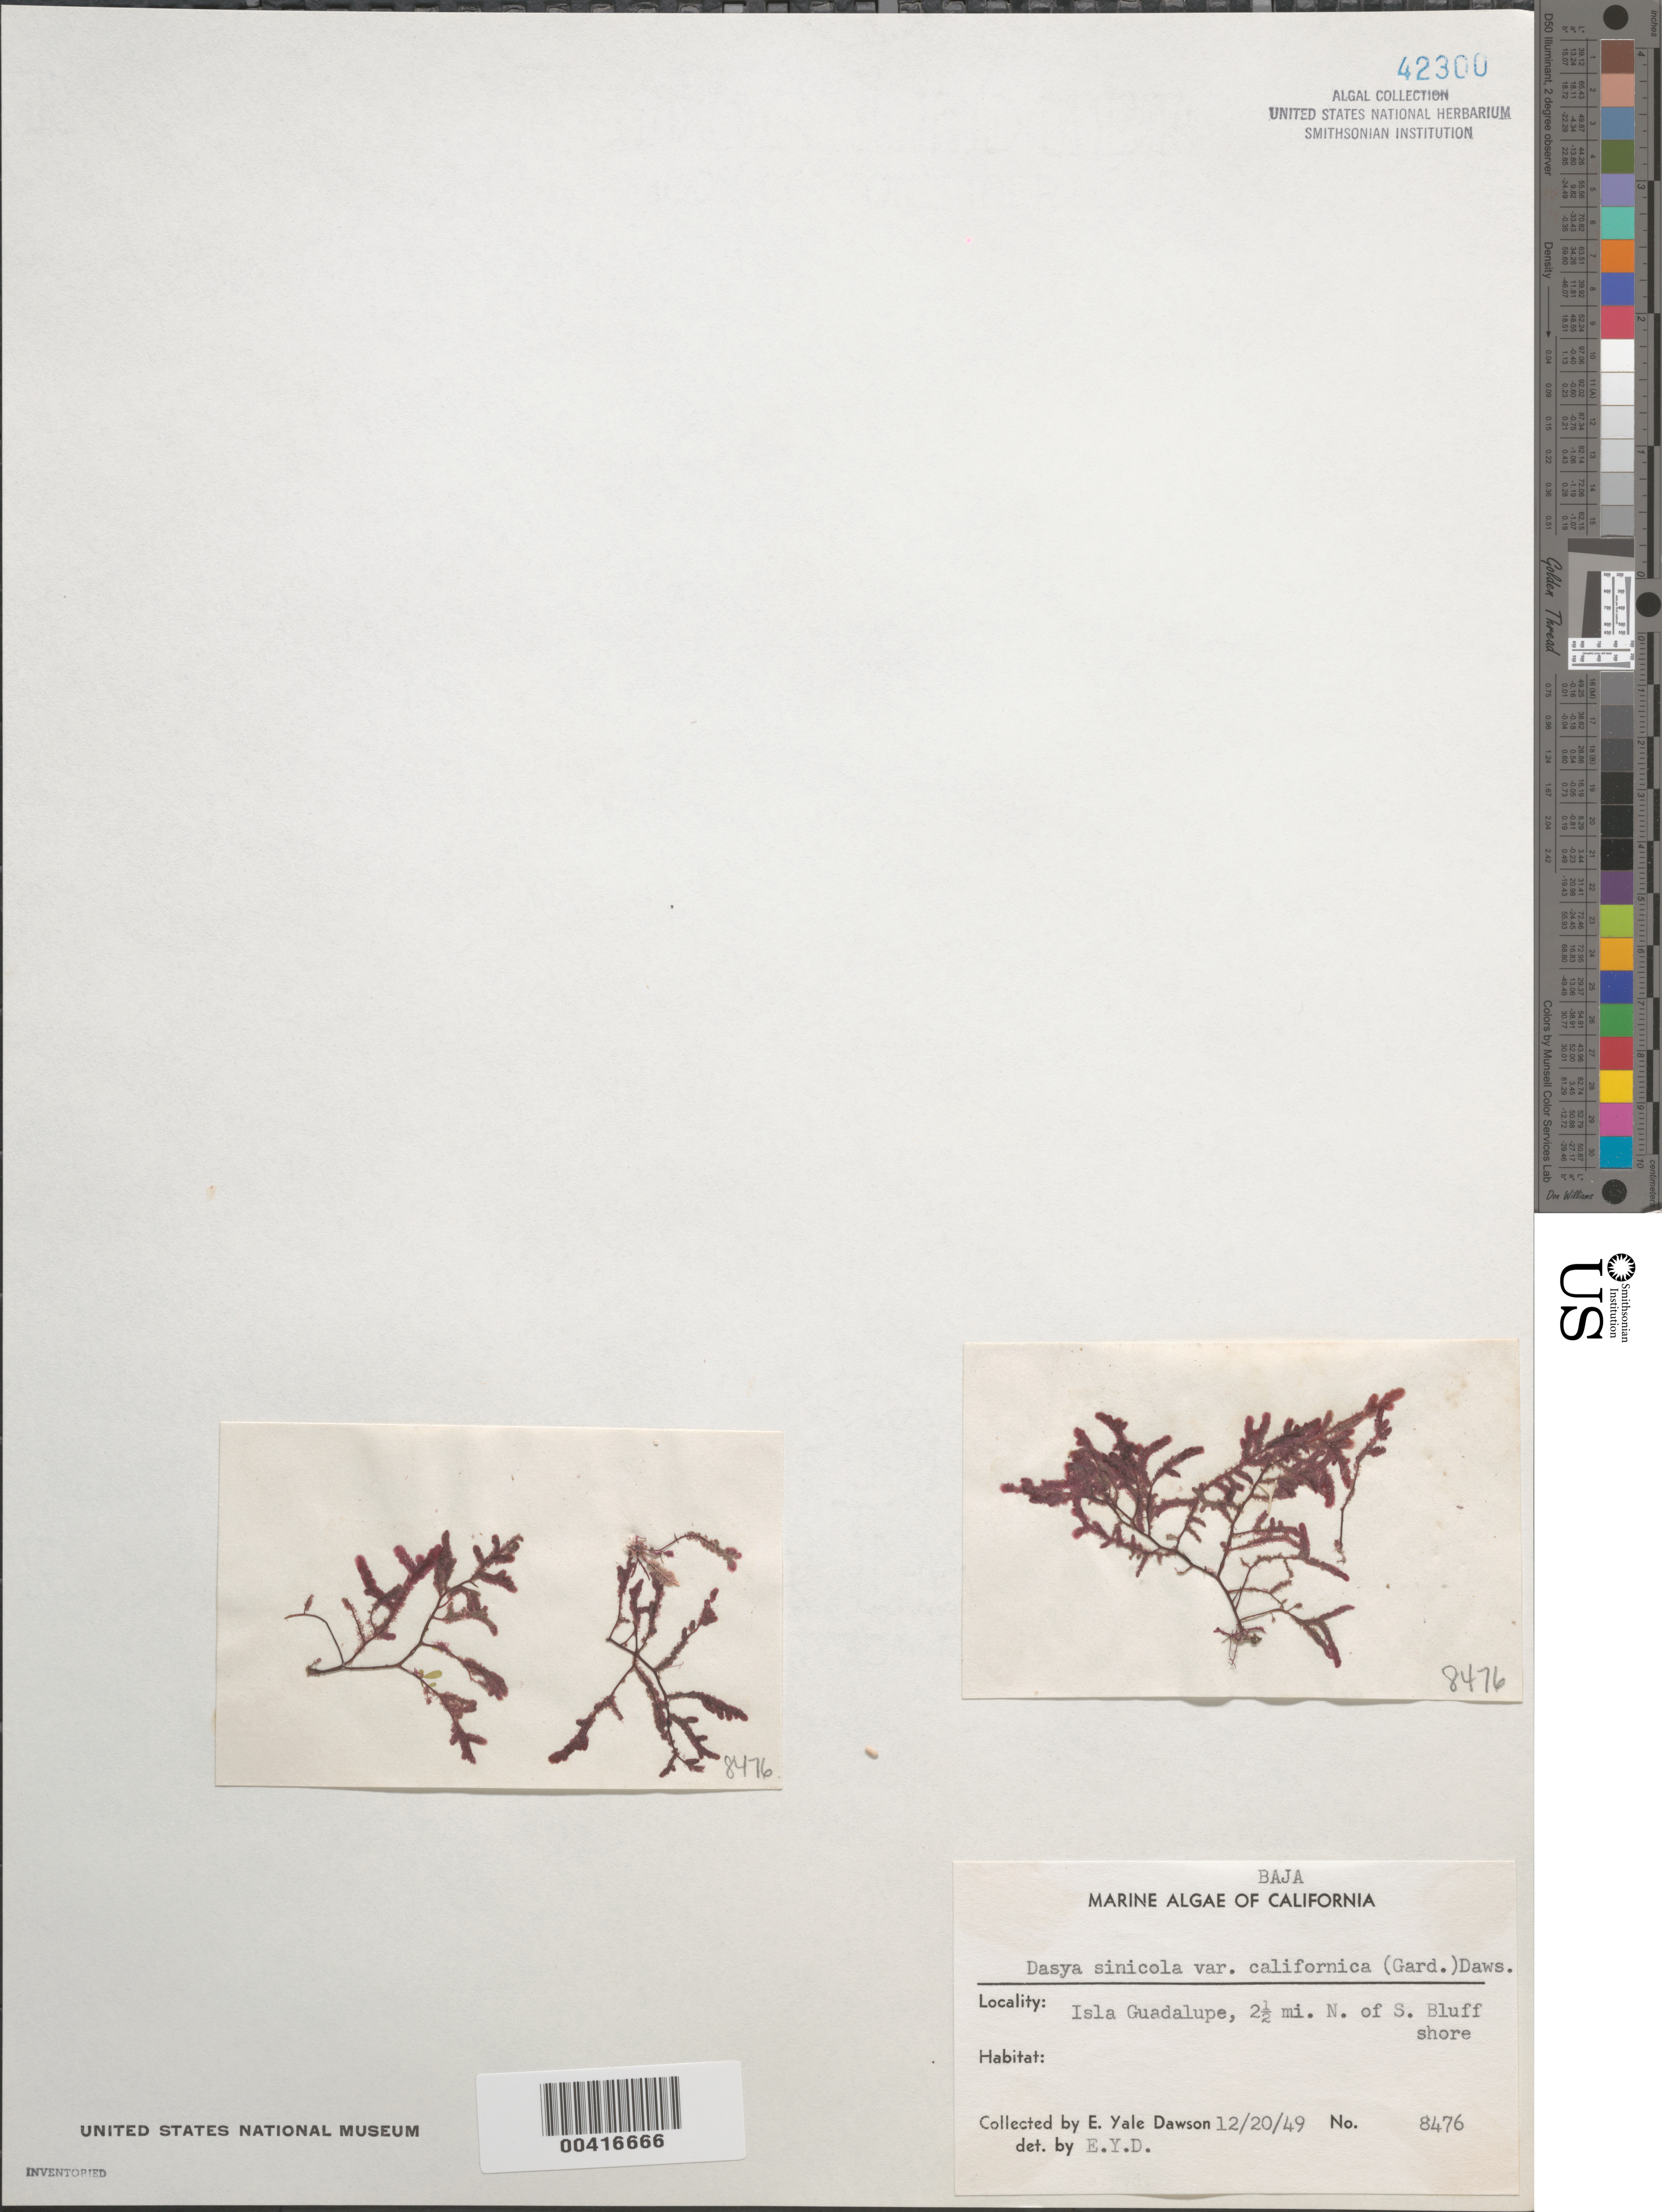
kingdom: Plantae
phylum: Rhodophyta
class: Florideophyceae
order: Ceramiales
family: Dasyaceae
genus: Dasya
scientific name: Dasya sinicola var. californica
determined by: Dawson, E. Y.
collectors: E. Y. Dawson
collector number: EYD 8476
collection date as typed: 20 Dec 1949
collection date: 1949-12-20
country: Mexico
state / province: Baja California Norte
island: Isla Guadalupe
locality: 2.5 miles north of South Bluff shore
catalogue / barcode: US 42300